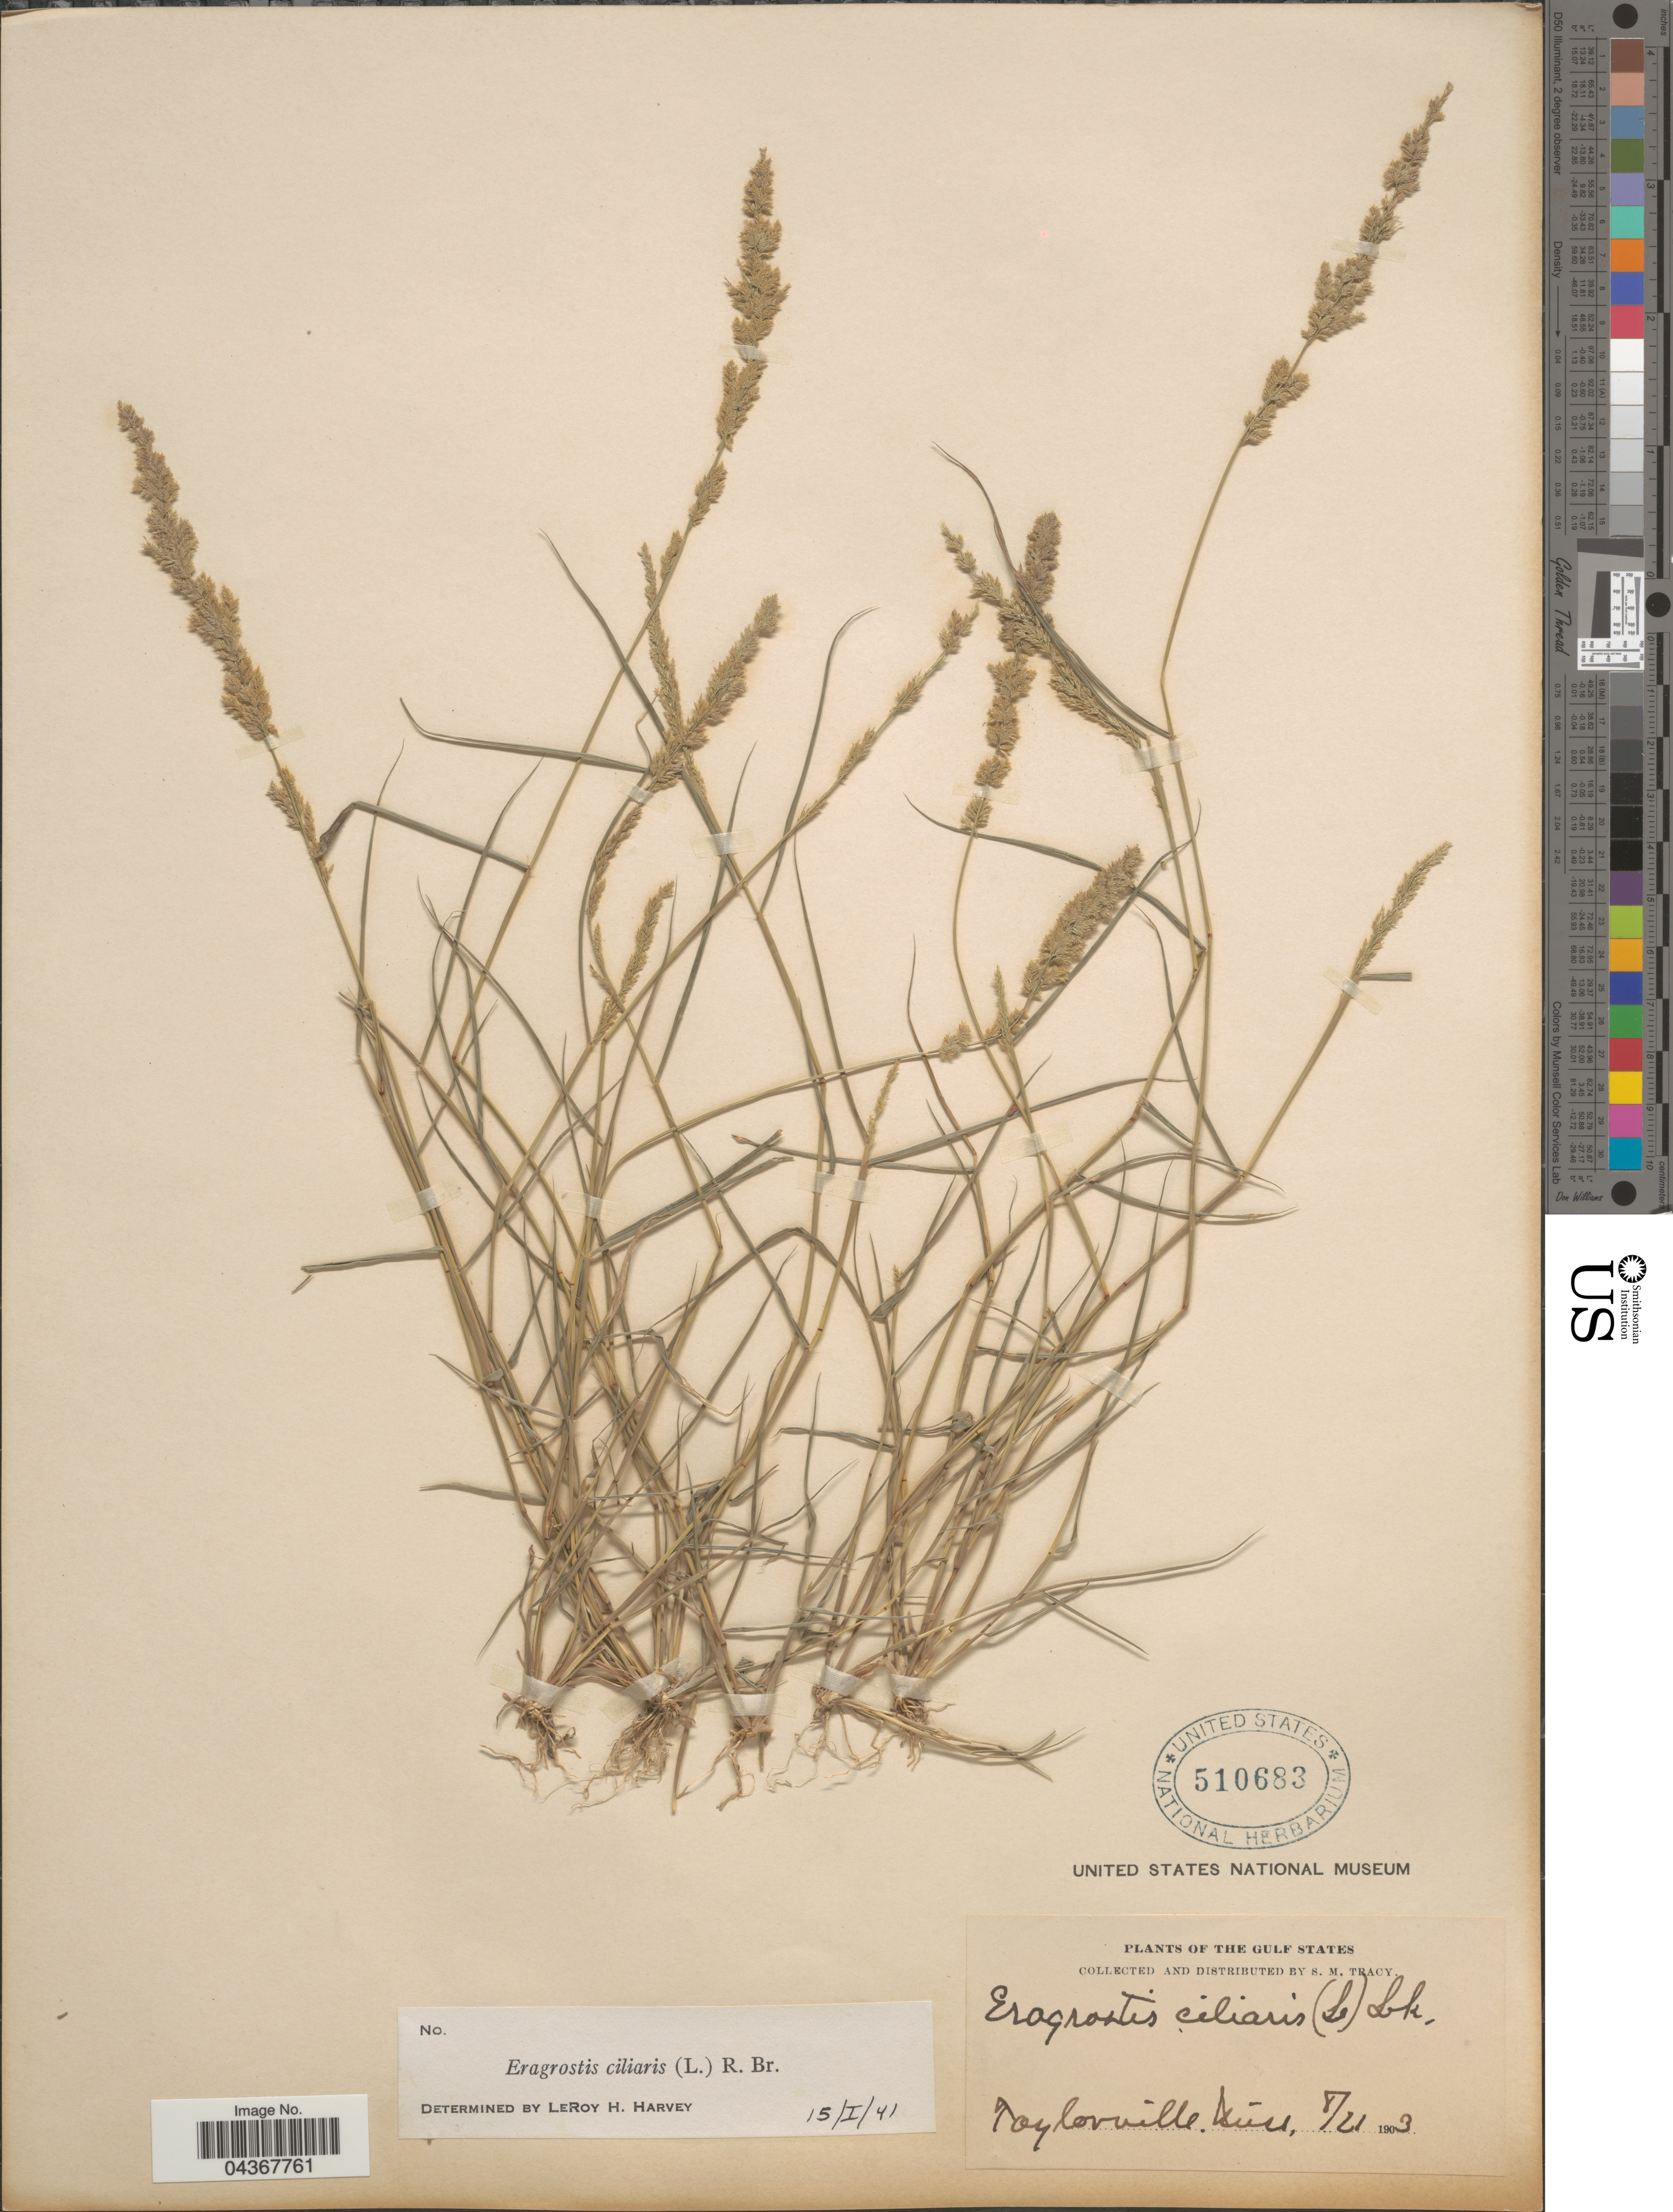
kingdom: Plantae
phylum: Tracheophyta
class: Liliopsida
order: Poales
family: Poaceae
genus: Eragrostis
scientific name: Eragrostis ciliaris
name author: (L.) R. Br.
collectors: S. M. Tracy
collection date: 1903-08-21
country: United States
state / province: Mississippi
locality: The Gulf States. Taylorville.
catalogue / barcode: US 510683